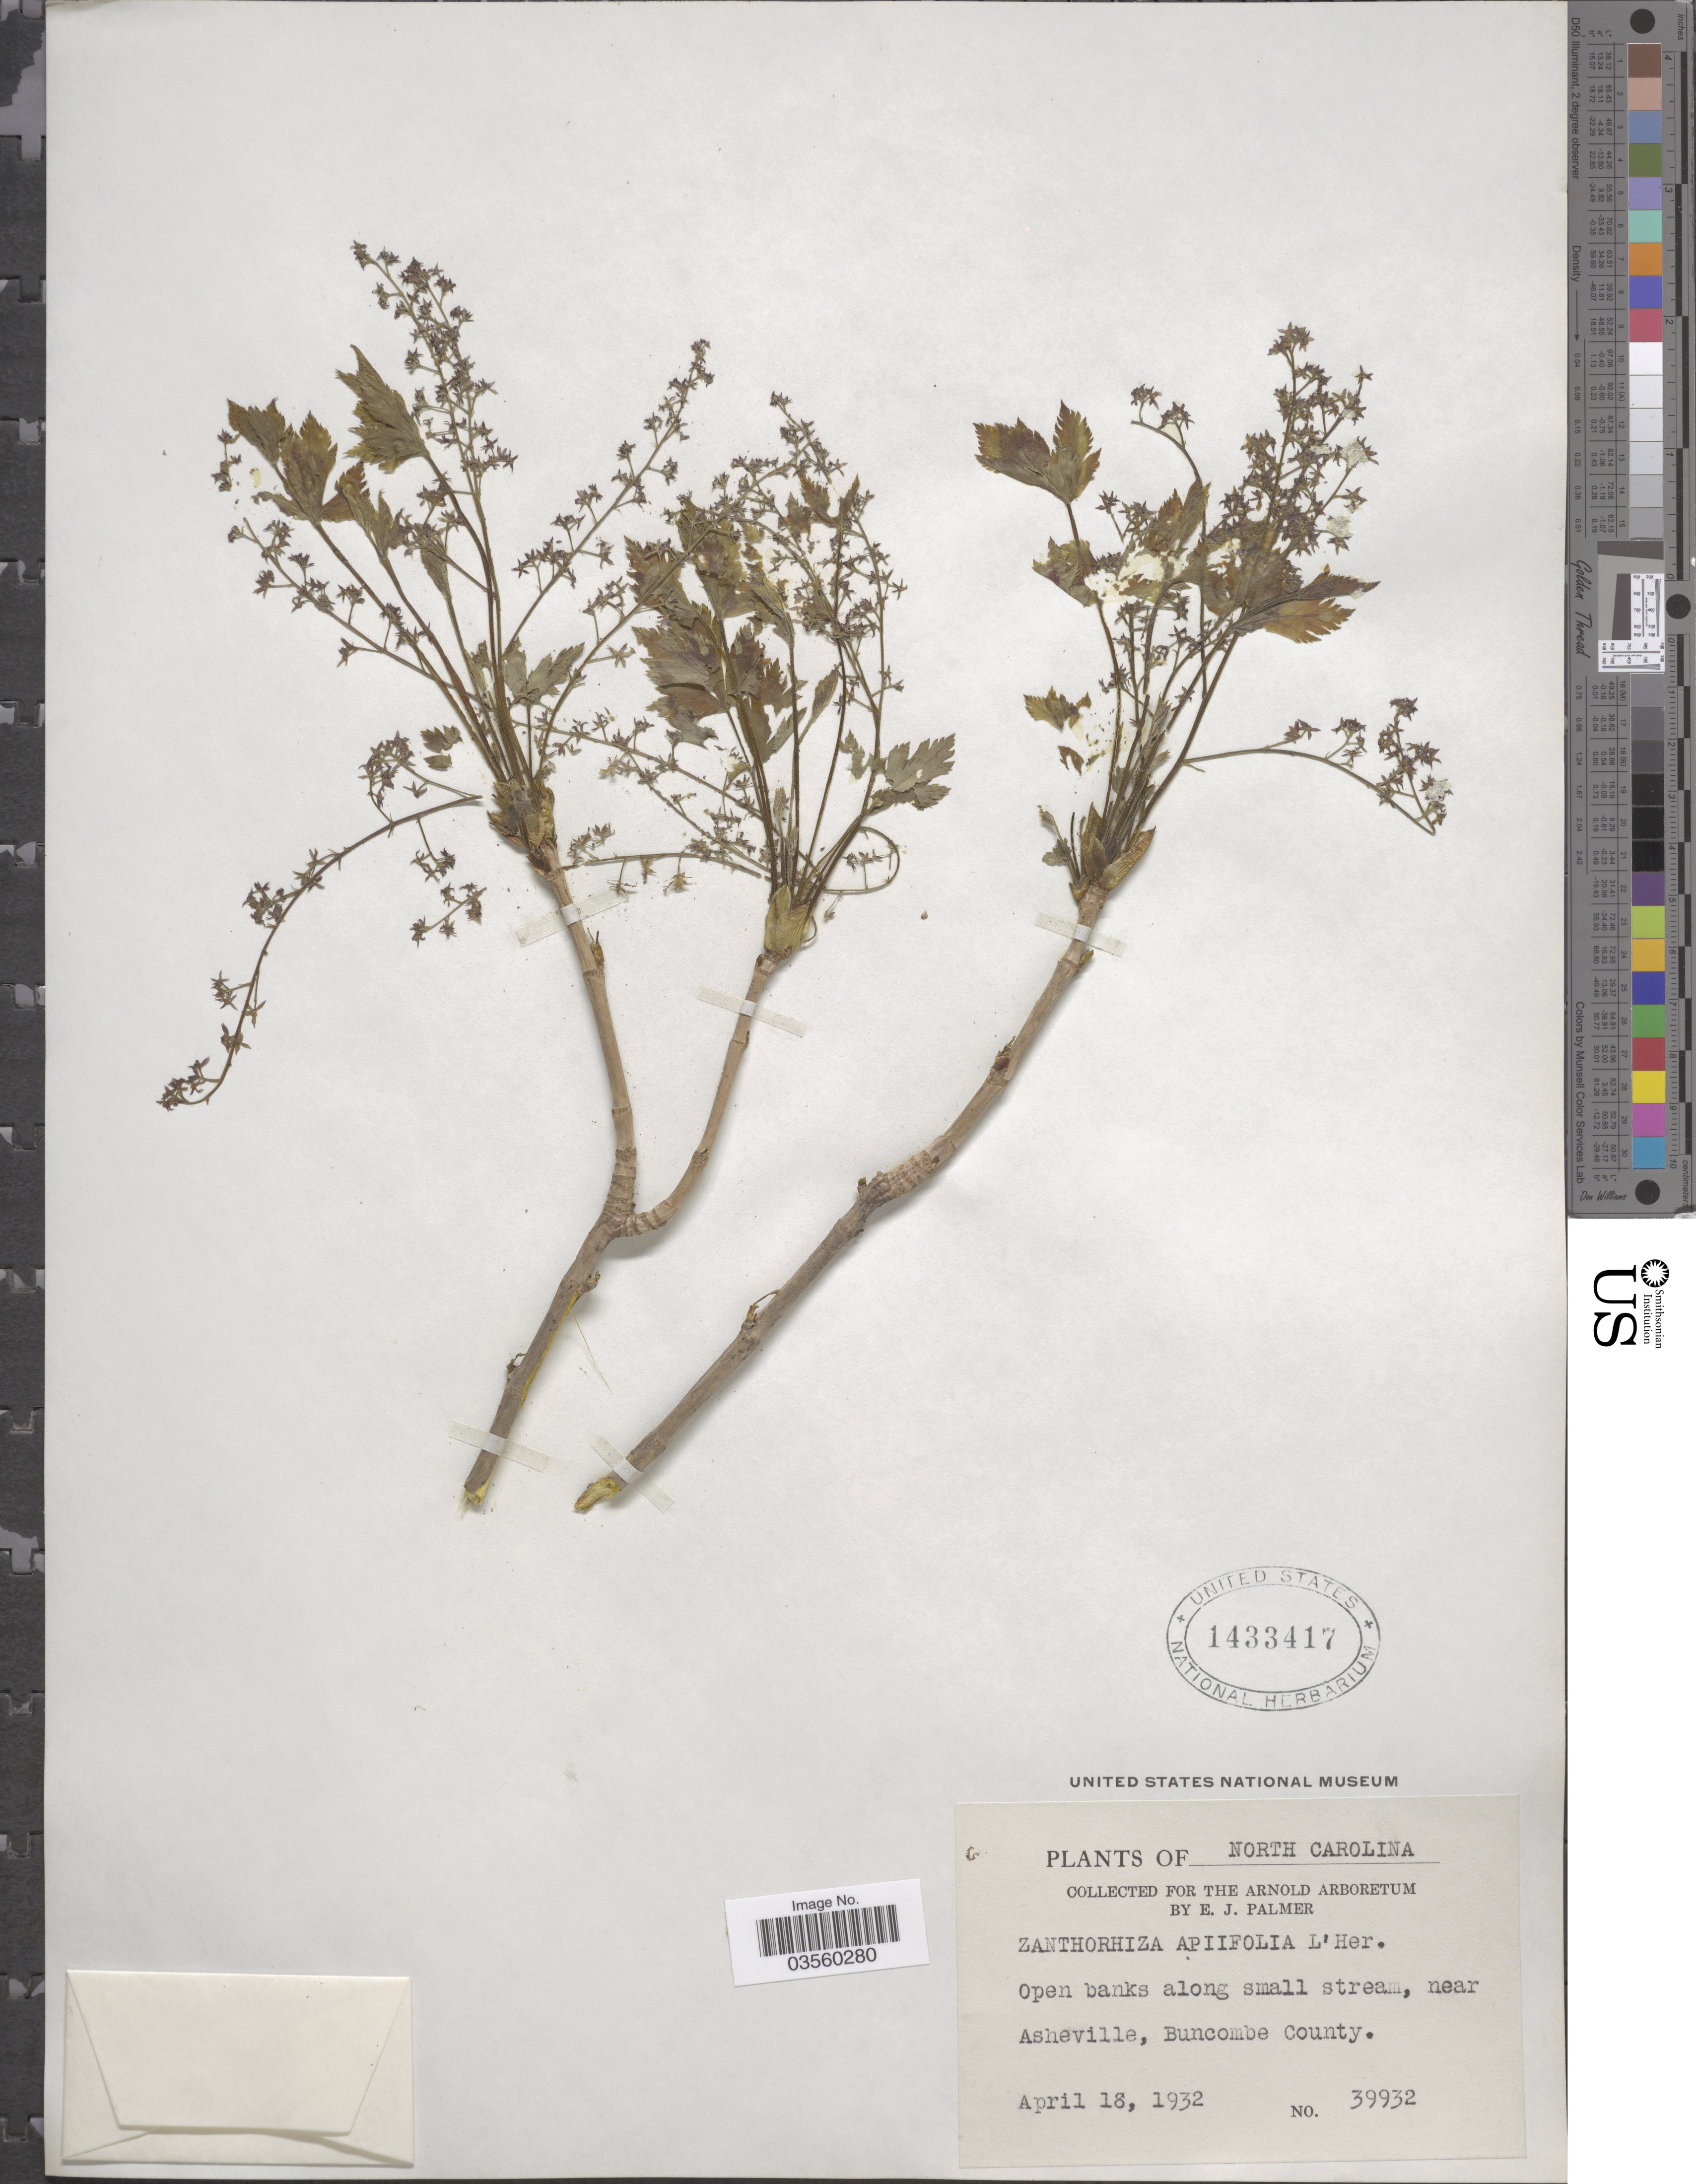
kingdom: Plantae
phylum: Tracheophyta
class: Magnoliopsida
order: Ranunculales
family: Ranunculaceae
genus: Xanthorhiza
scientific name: Xanthorhiza apiifolia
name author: L'Hér.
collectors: E. J. Palmer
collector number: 39932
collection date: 1932-04-18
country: United States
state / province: North Carolina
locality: Near Asheville, Buncombe County.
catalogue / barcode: US 1433417